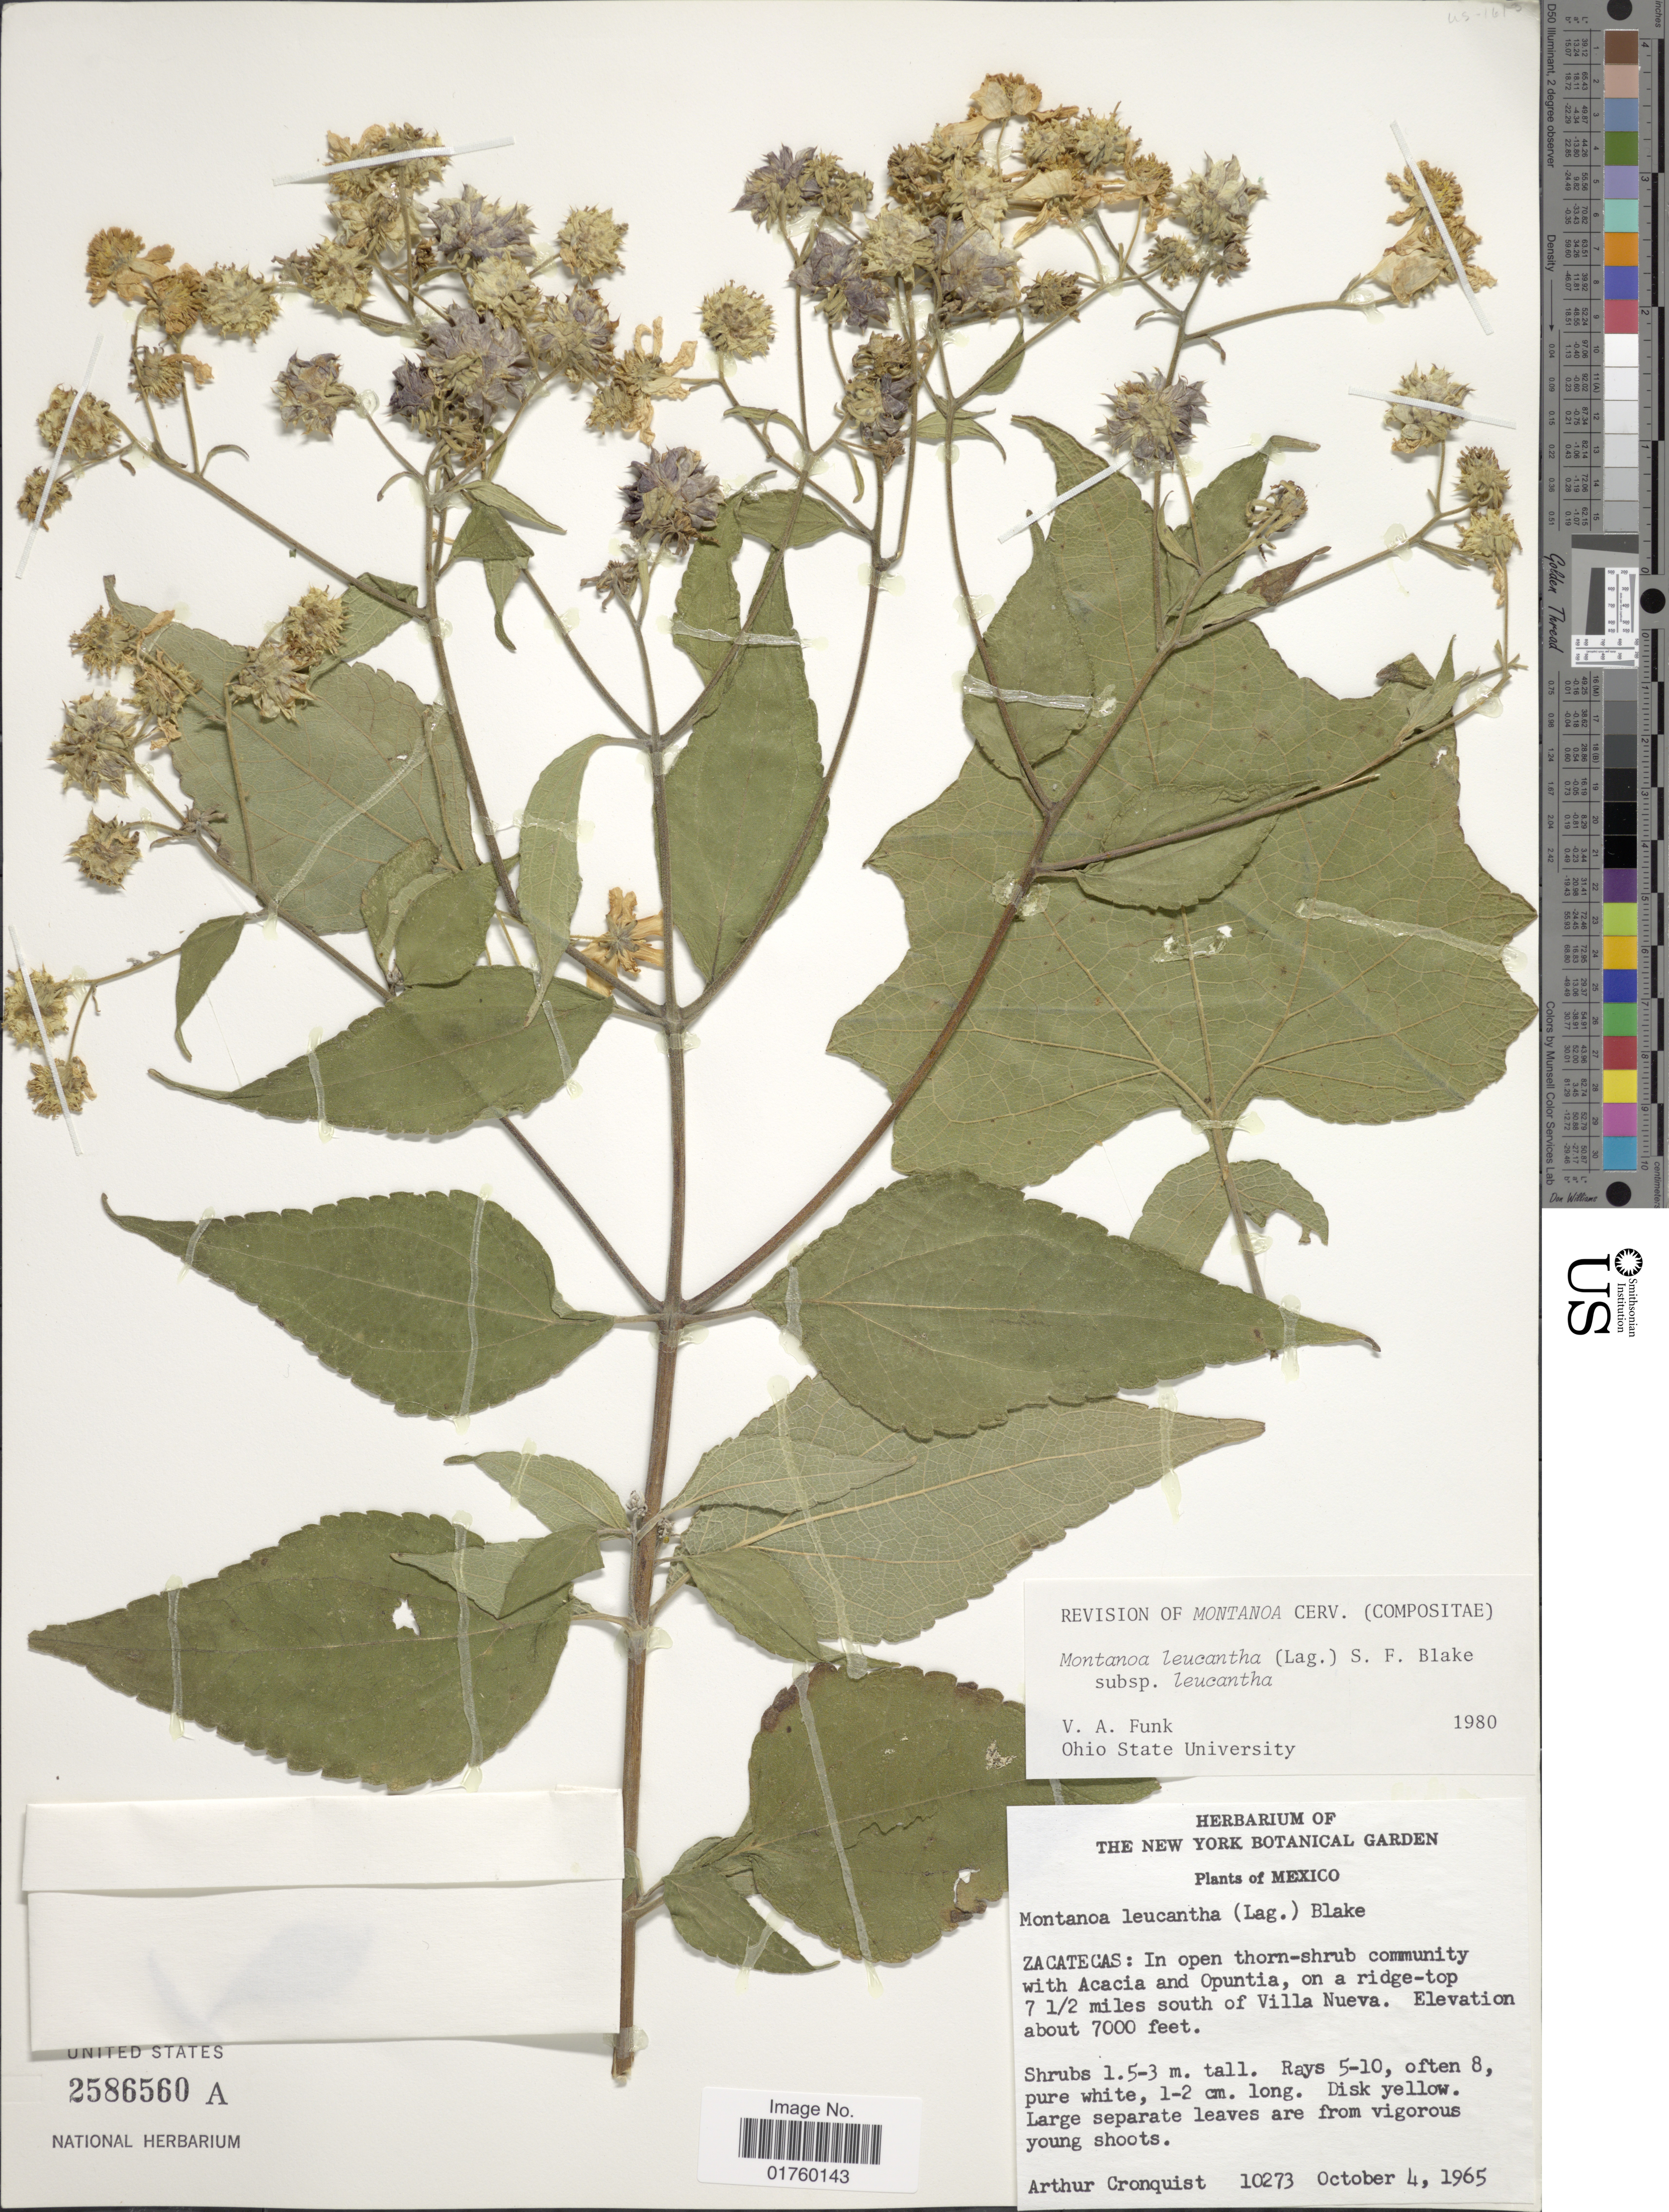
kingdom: Plantae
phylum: Tracheophyta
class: Magnoliopsida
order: Asterales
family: Asteraceae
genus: Montanoa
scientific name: Montanoa leucantha subsp. leucantha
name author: (Lag.) S.F. Blake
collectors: A. J. Cronquist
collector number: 10273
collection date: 1965-10-04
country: Mexico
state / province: Zacatecas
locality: On a ridge-top 7 1/2 miles south of Vila Nueva.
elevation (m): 2134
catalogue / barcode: US 2586560A